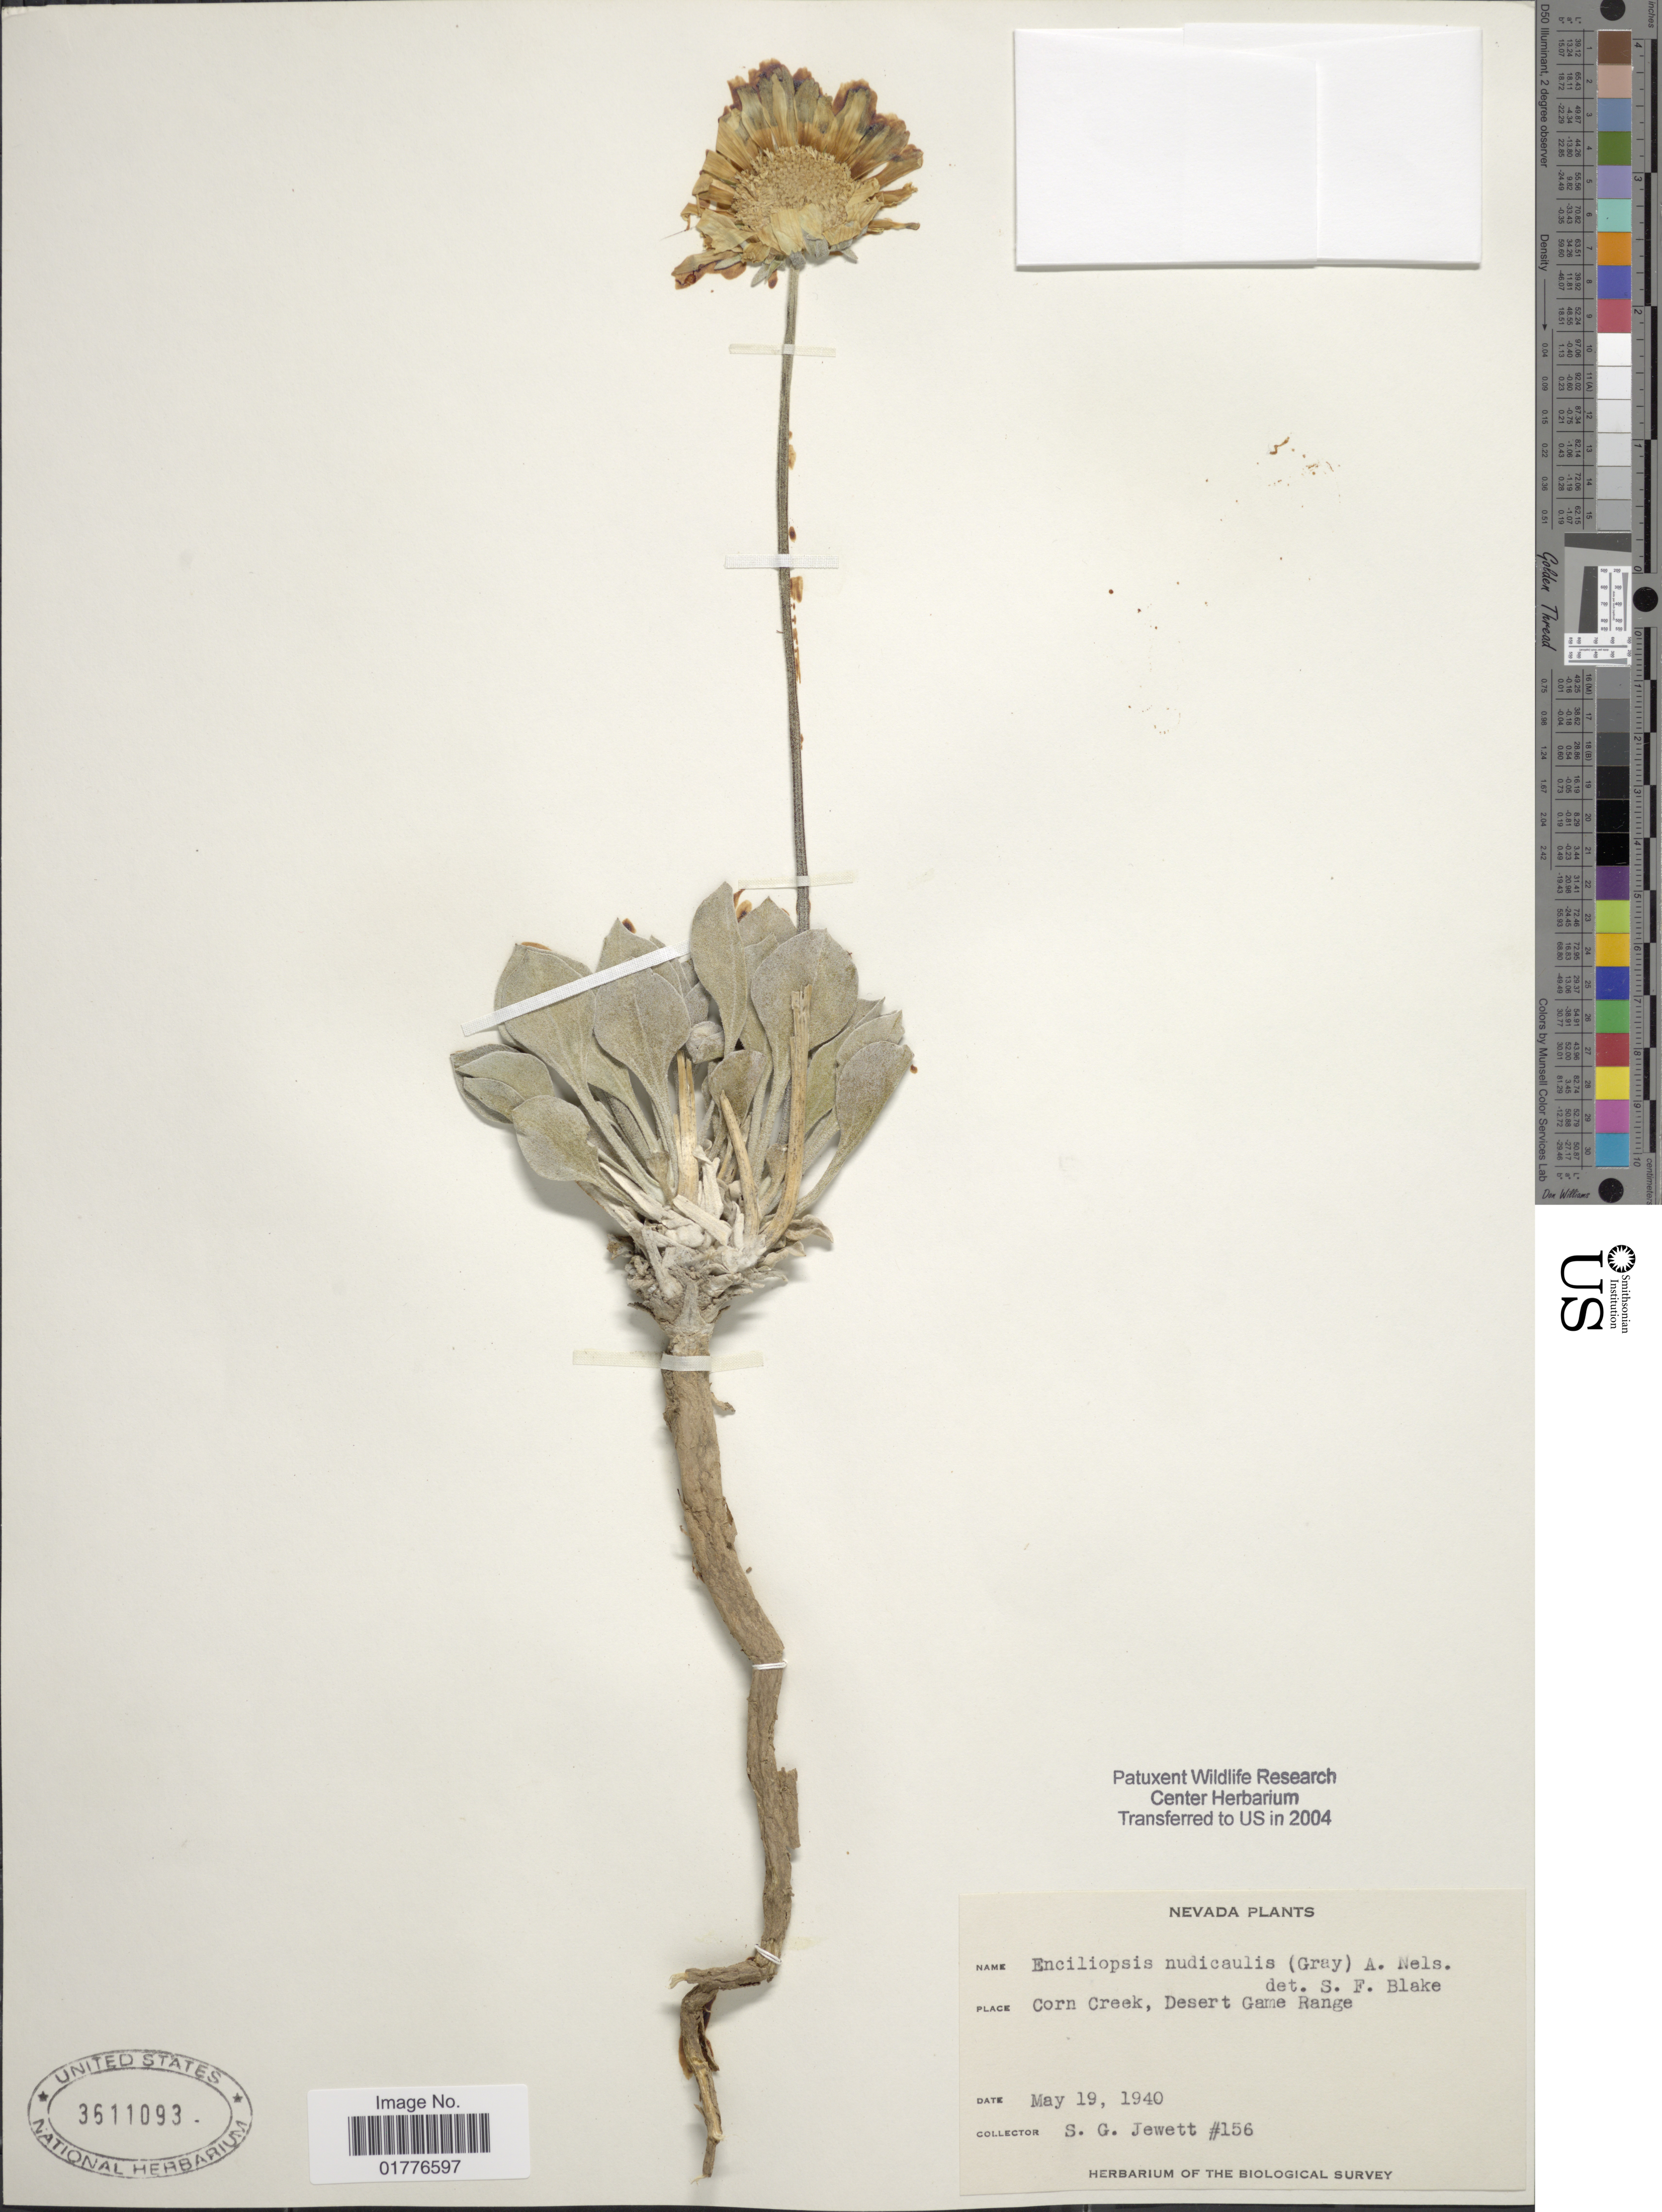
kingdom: Plantae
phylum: Tracheophyta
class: Magnoliopsida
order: Asterales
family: Asteraceae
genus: Enceliopsis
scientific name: Enceliopsis nudicaulis var. nudicaulis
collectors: S. Jewett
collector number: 156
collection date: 1940-05-19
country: United States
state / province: Nevada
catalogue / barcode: US 3611093